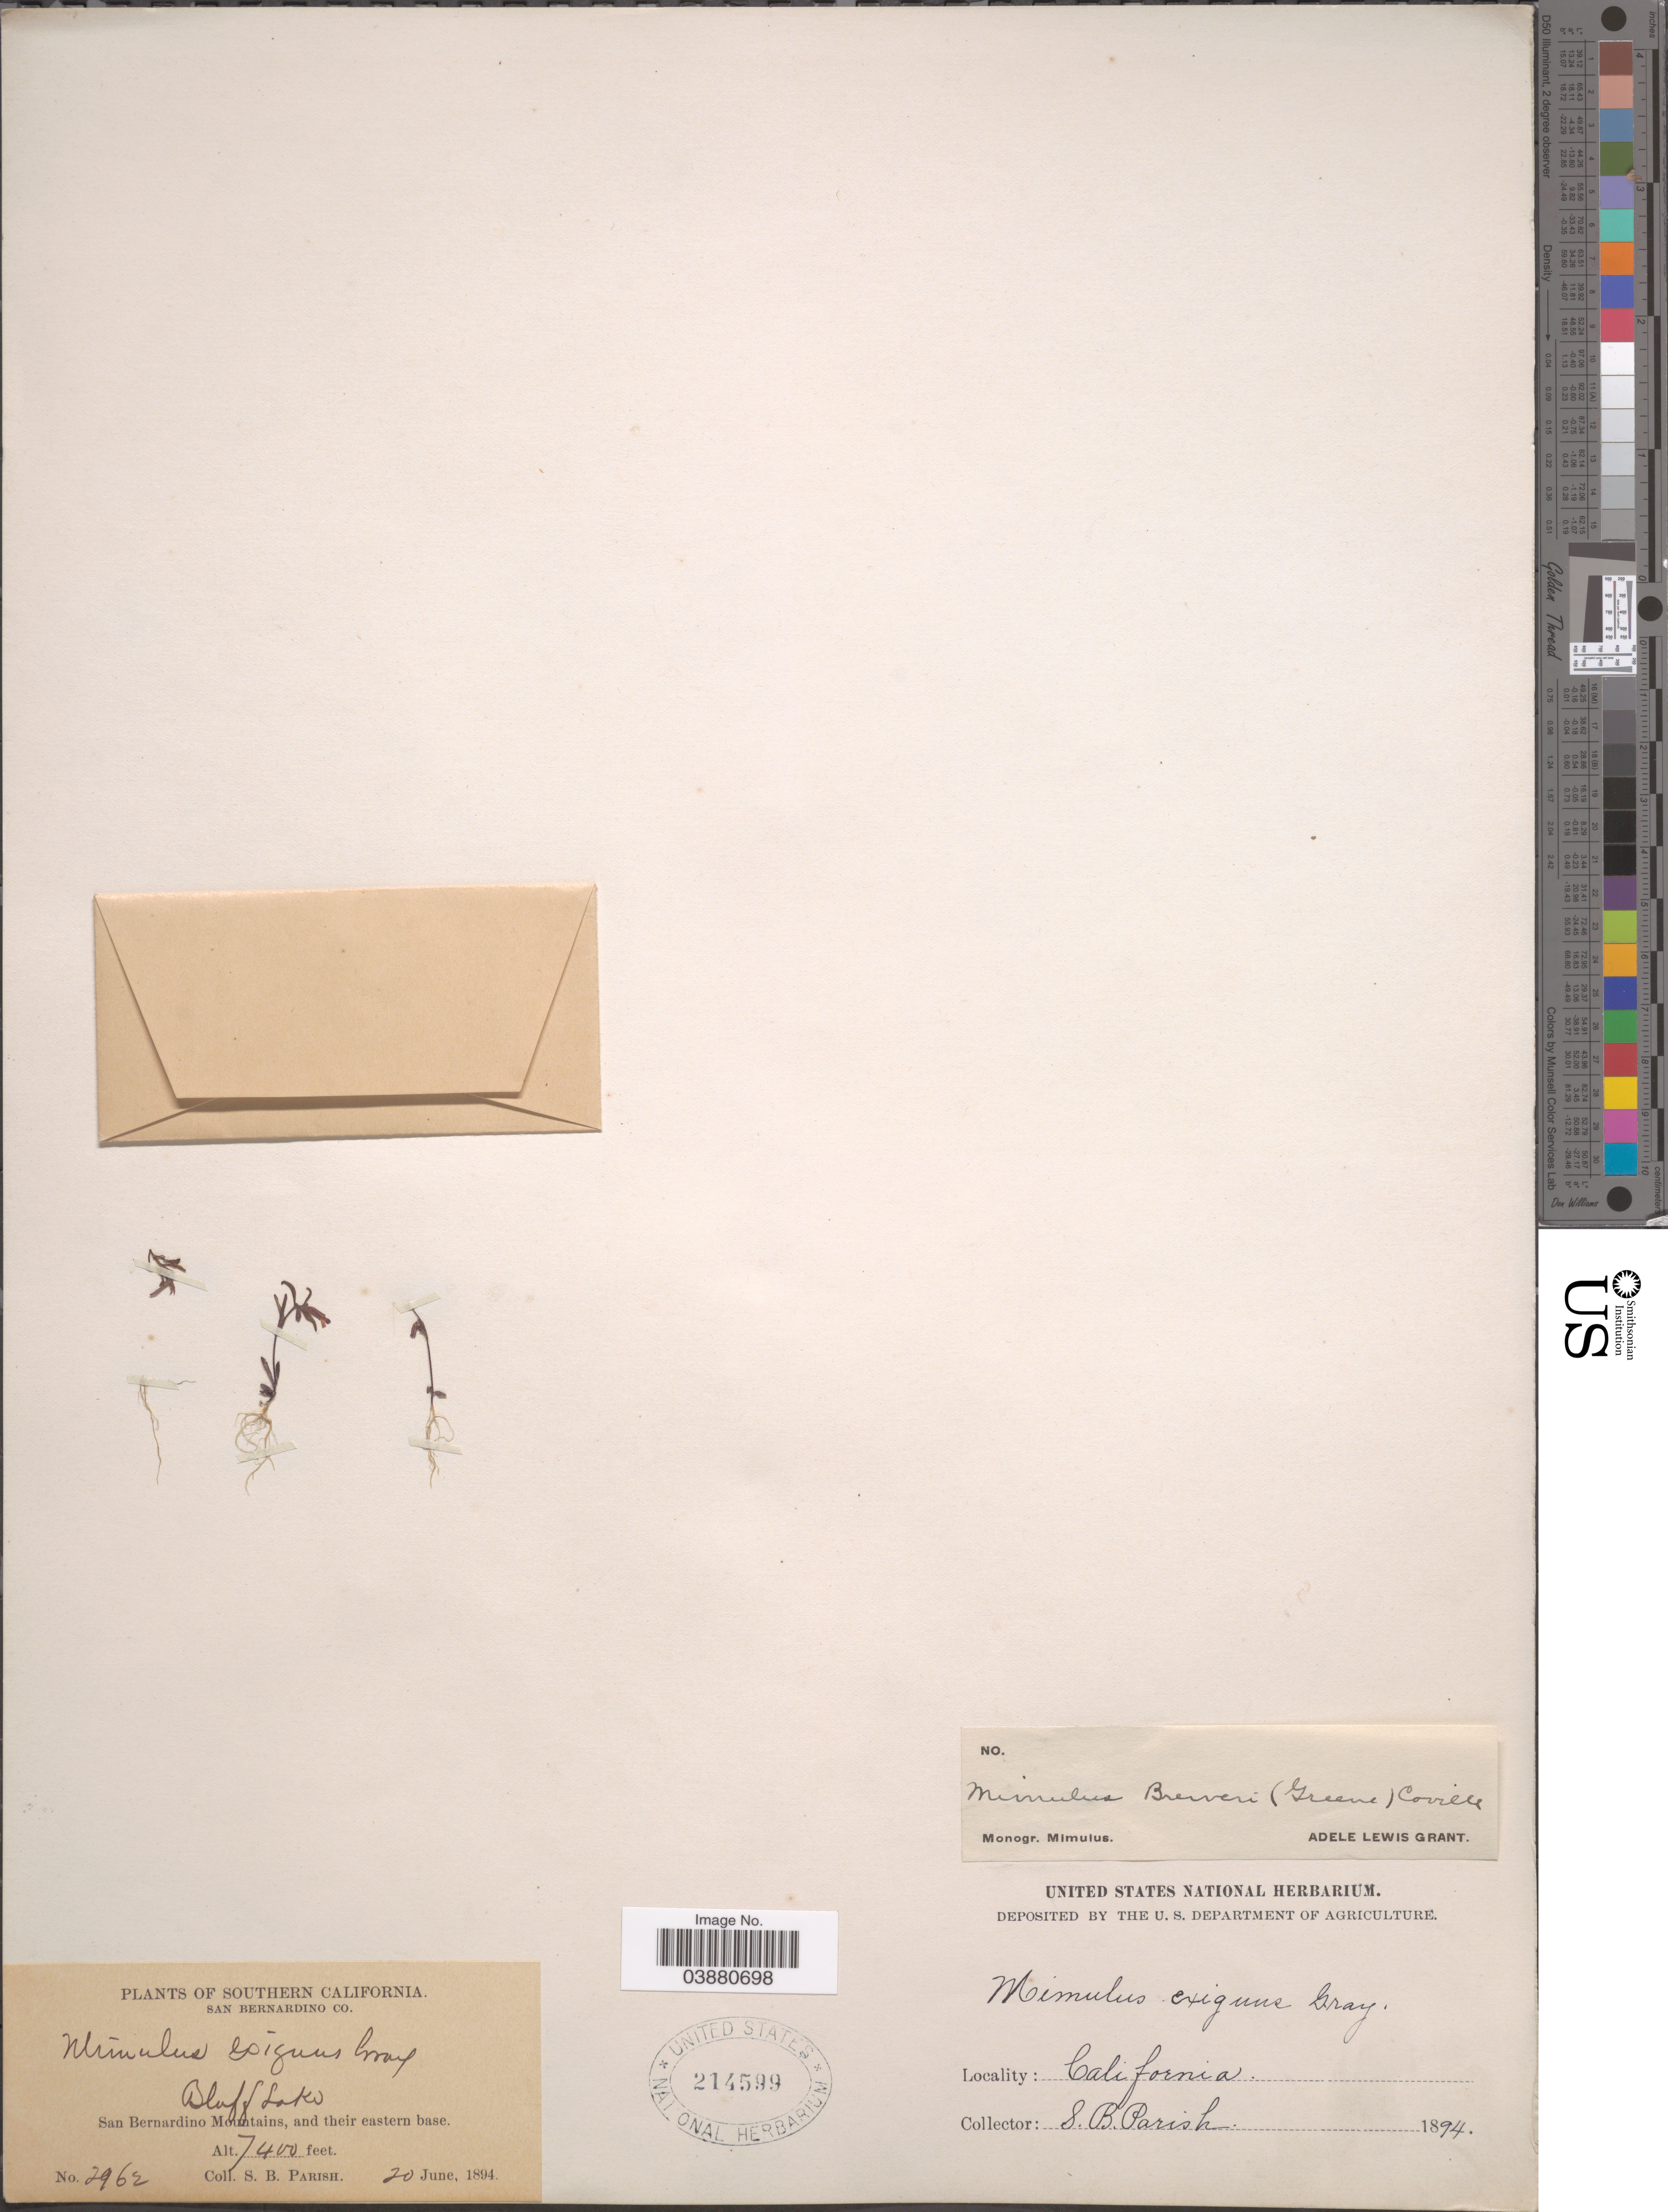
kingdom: Plantae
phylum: Tracheophyta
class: Magnoliopsida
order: Lamiales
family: Phrymaceae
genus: Mimulus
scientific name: Mimulus breweri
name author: (Greene) Coville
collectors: S. B. Parish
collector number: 2962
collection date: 1894-06-20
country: United States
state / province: California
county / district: San Bernardino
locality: Southern California. San Bernardino Co. Bluff Lake. San Bernardino Mountains, and their eastern base.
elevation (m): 2256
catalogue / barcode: US 214599